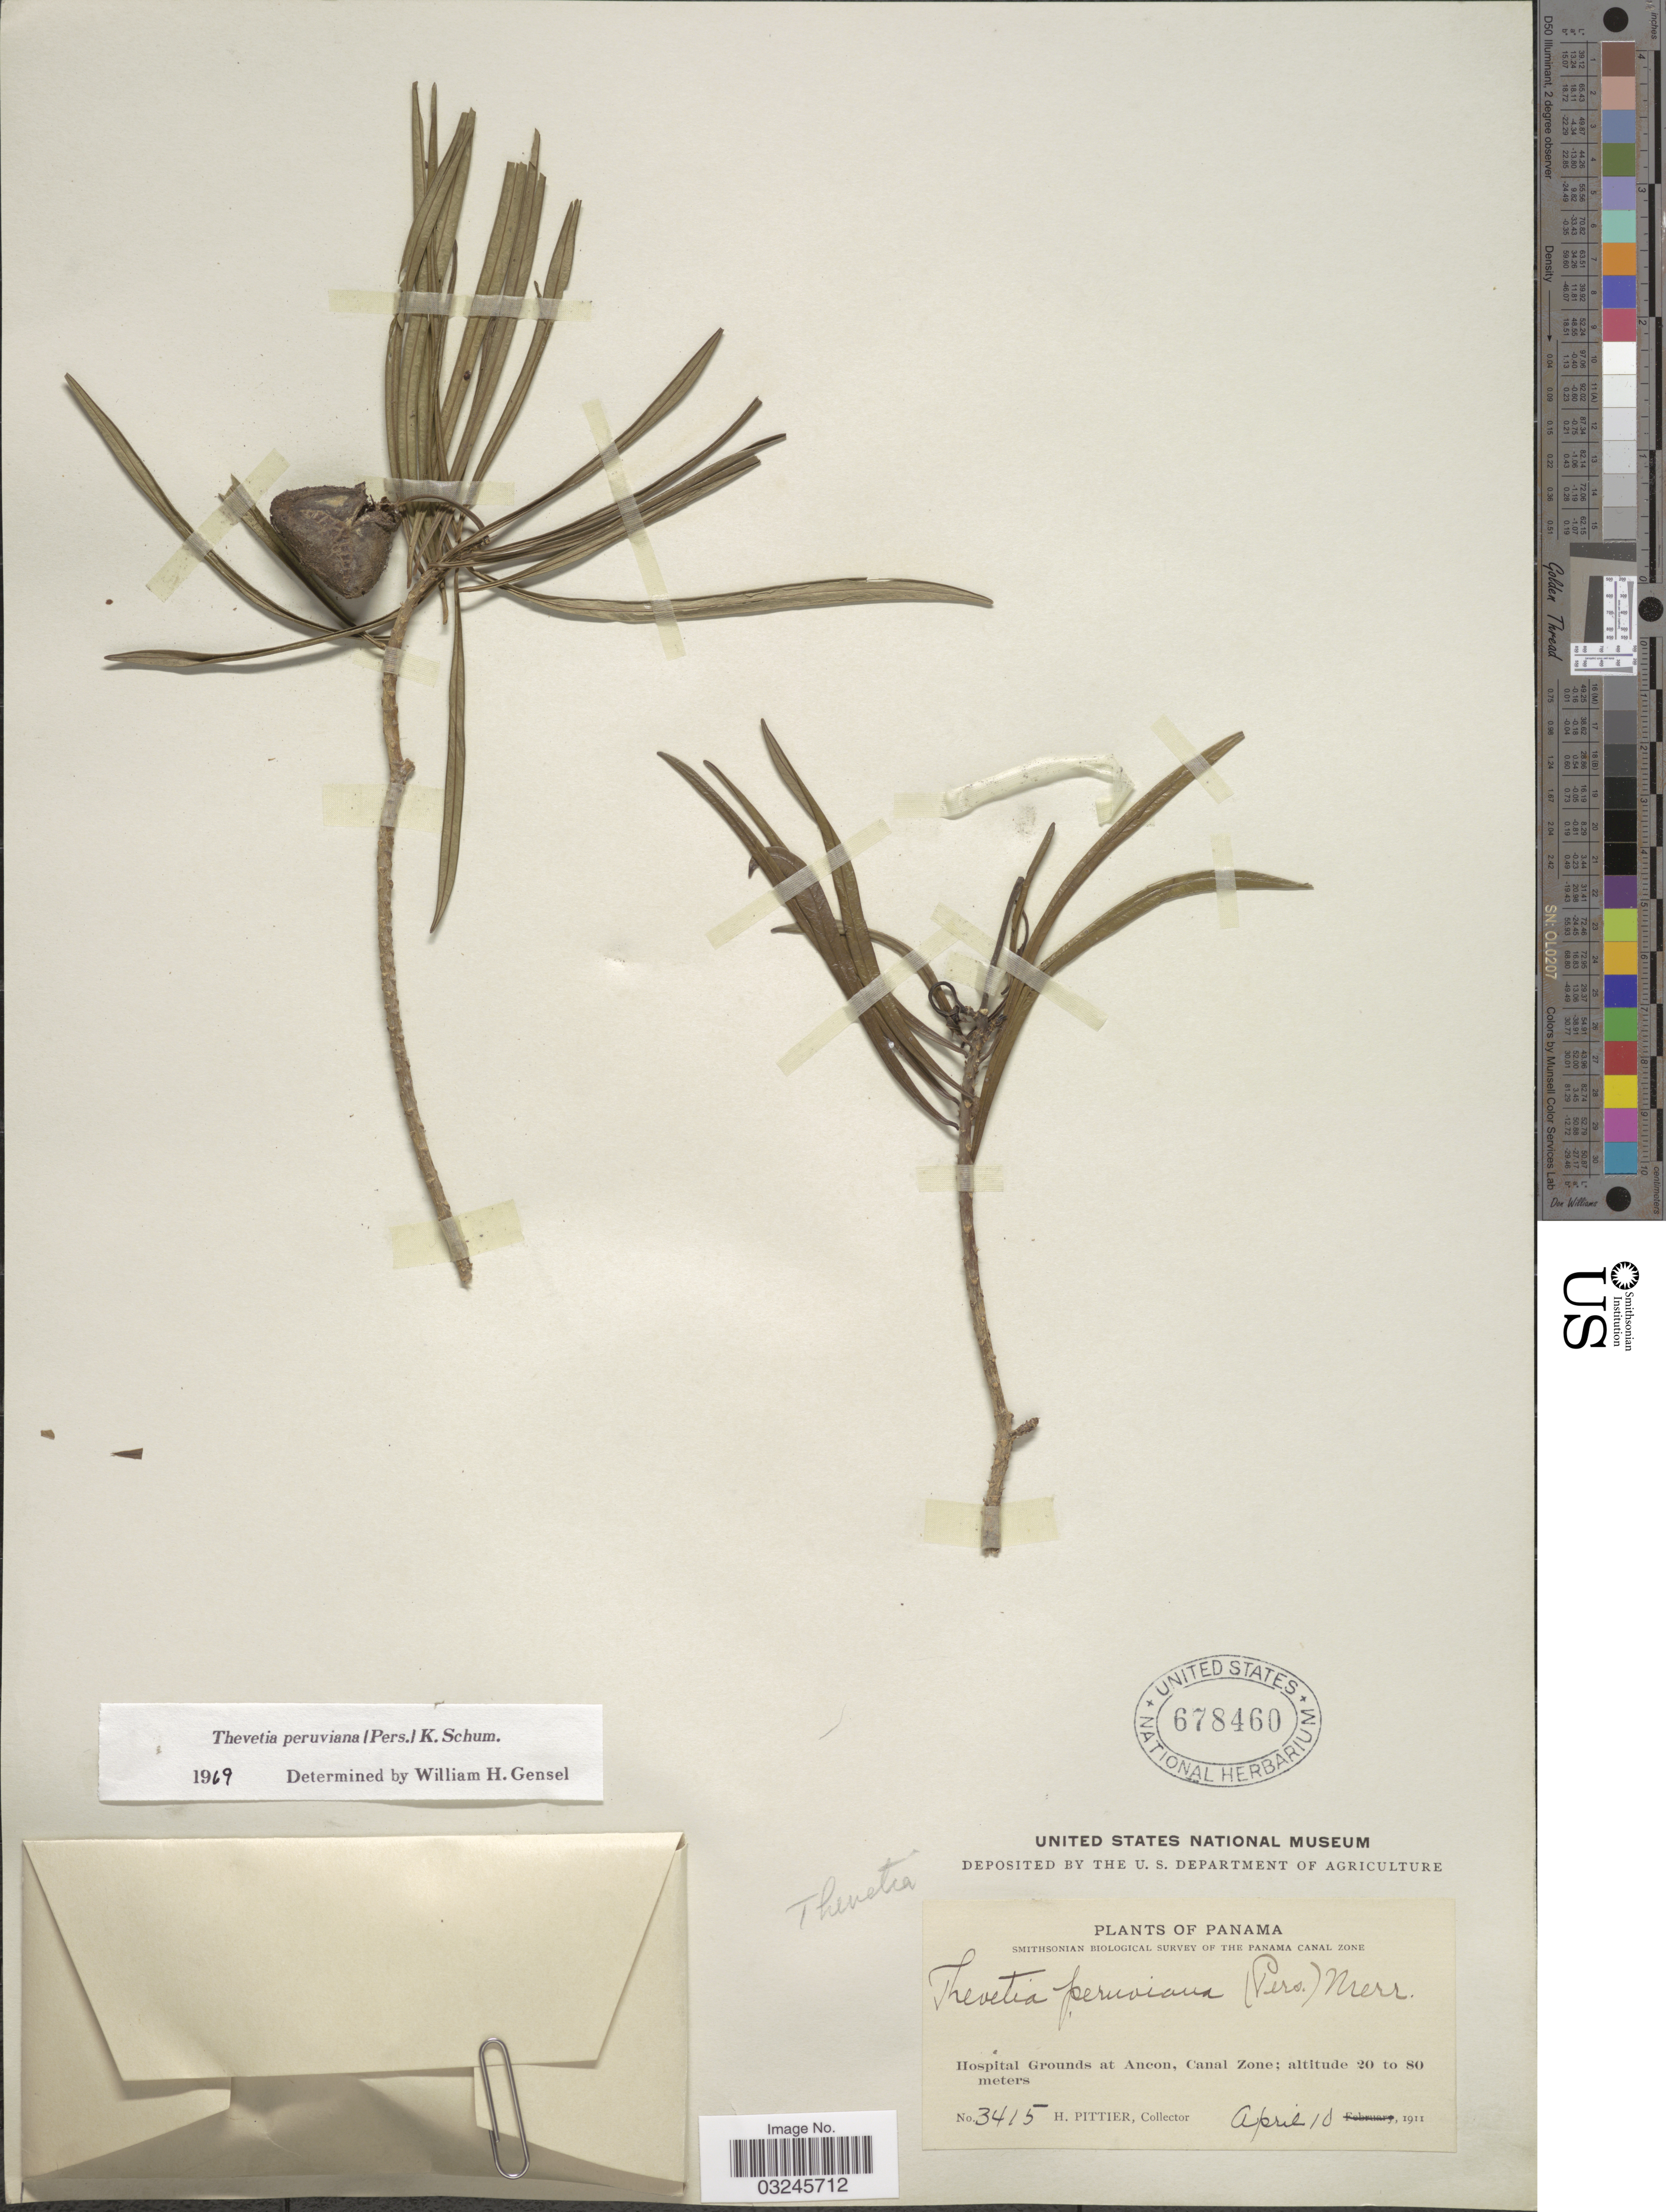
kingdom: Plantae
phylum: Tracheophyta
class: Magnoliopsida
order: Gentianales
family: Apocynaceae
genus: Thevetia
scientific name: Thevetia peruviana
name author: (Pers.) K. Schum.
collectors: H. F. Pittier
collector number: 3415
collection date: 1911-04-10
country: Panama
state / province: Colón / Panamá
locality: The Panama Canal Zone, Hospital Grounds at Ancon, Canal Zone.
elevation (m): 20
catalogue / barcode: US 678460